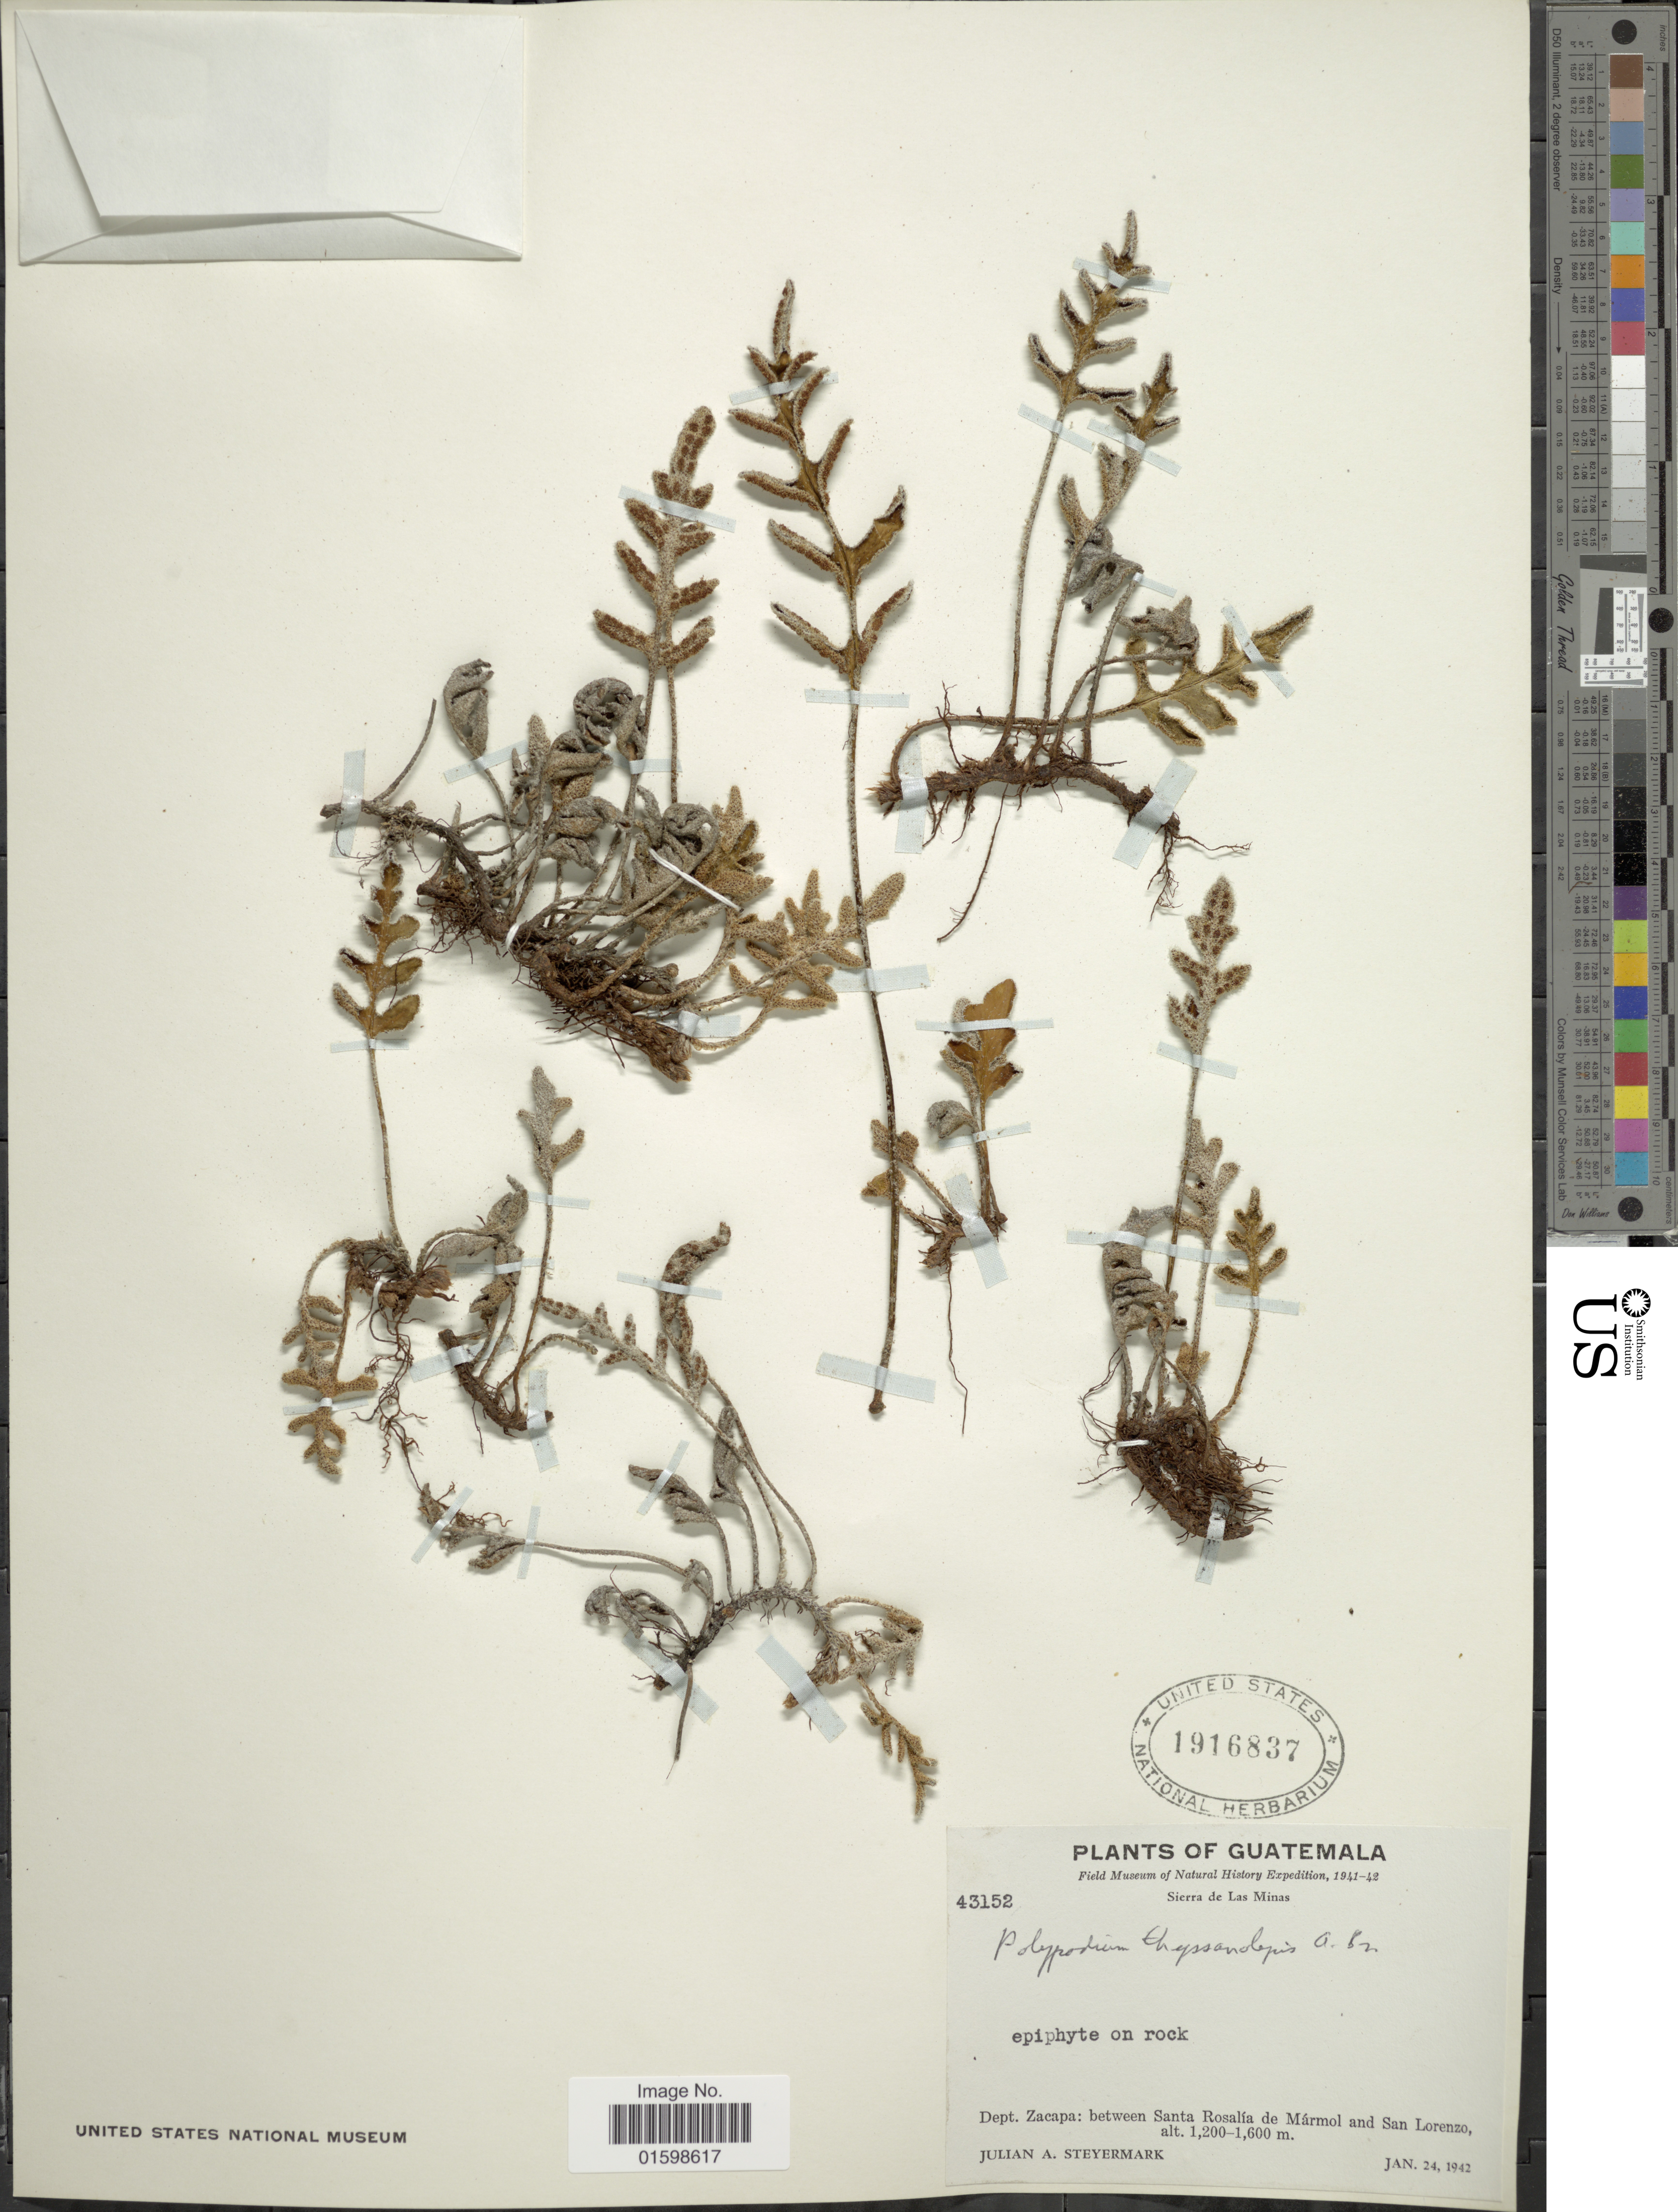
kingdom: Plantae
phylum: Tracheophyta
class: Polypodiopsida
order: Polypodiales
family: Polypodiaceae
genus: Pleopeltis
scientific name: Pleopeltis thyssanolepis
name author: (A. Braun ex Klotzsch) E.G. Andrews & Windham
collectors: J. Steyermark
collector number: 43152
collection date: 1942-01-24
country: Guatemala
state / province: Zacapa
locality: Sierra de Las Minas, Dept. Zacapa: between Santa Rosaliá de Mármal and San Lorenzo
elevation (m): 1200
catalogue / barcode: US 1916837